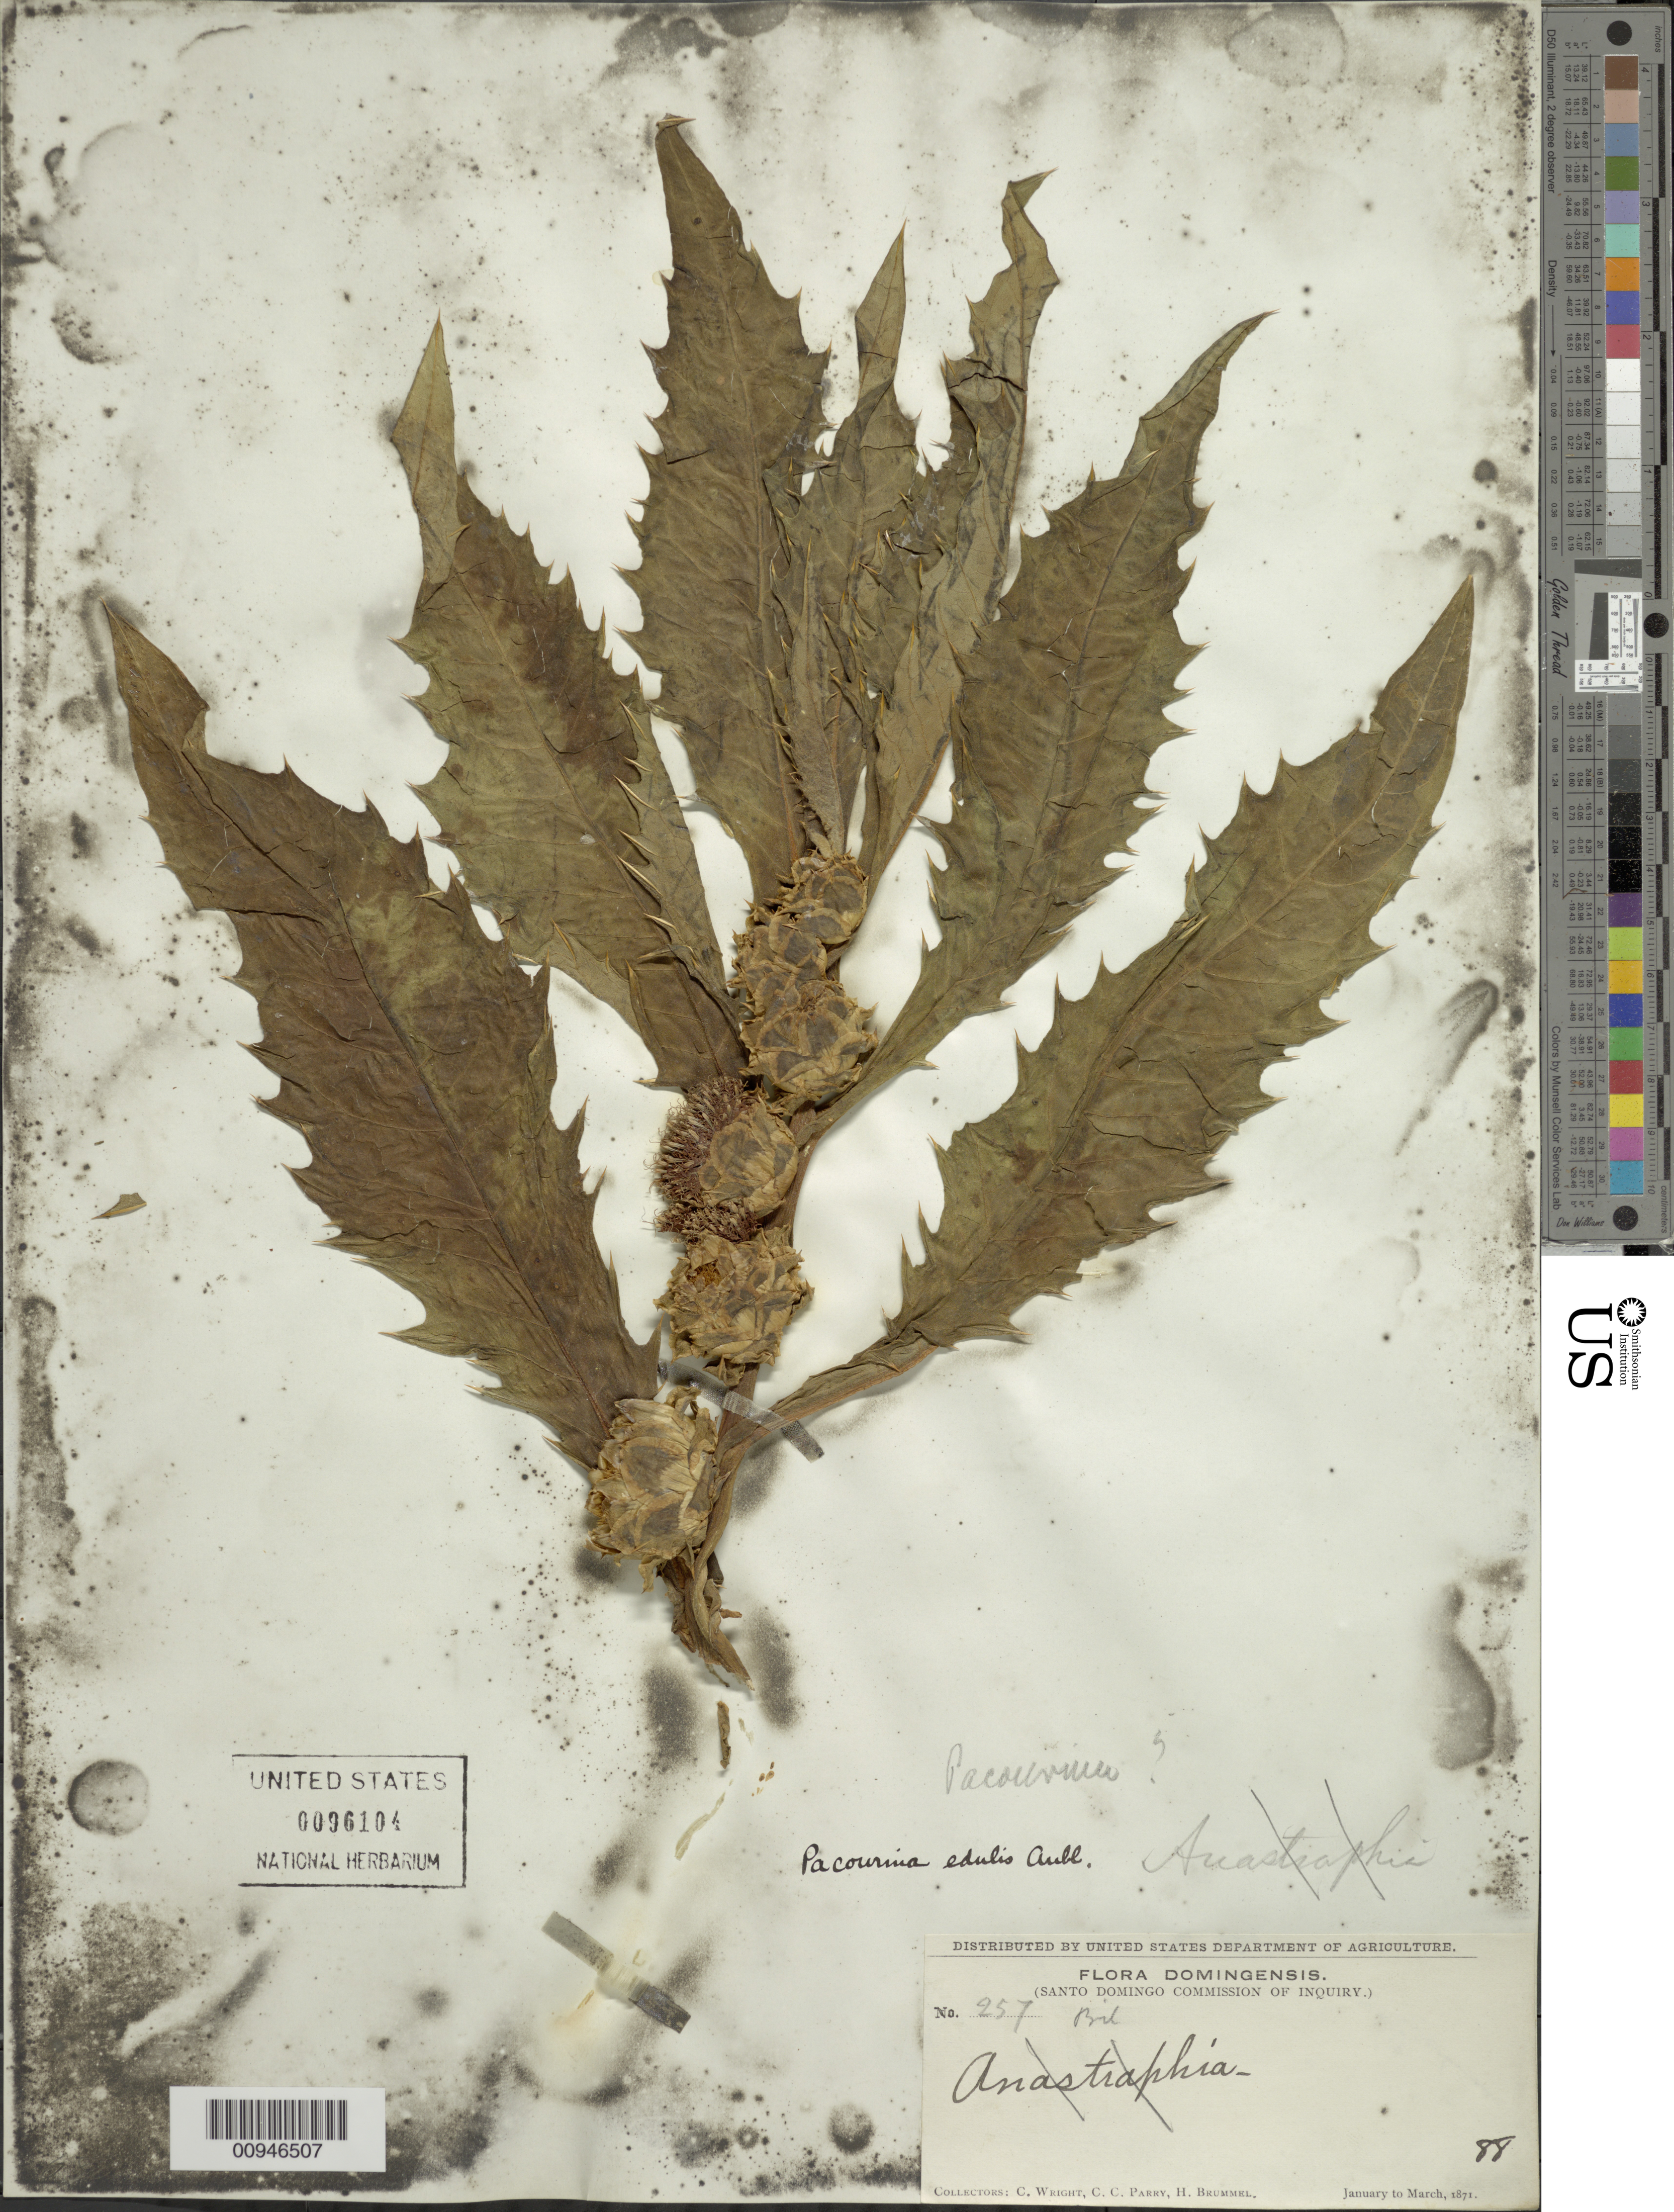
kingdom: Plantae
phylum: Tracheophyta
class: Magnoliopsida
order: Asterales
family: Asteraceae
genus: Pacourina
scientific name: Pacourina edulis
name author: Aubl.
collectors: C. Wright, C. C. Parry & H. Brummel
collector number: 257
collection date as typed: Jan 1871 to -- Mar 1871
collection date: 1871-01/1871-03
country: Dominican Republic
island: Hispaniola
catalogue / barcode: US 96104